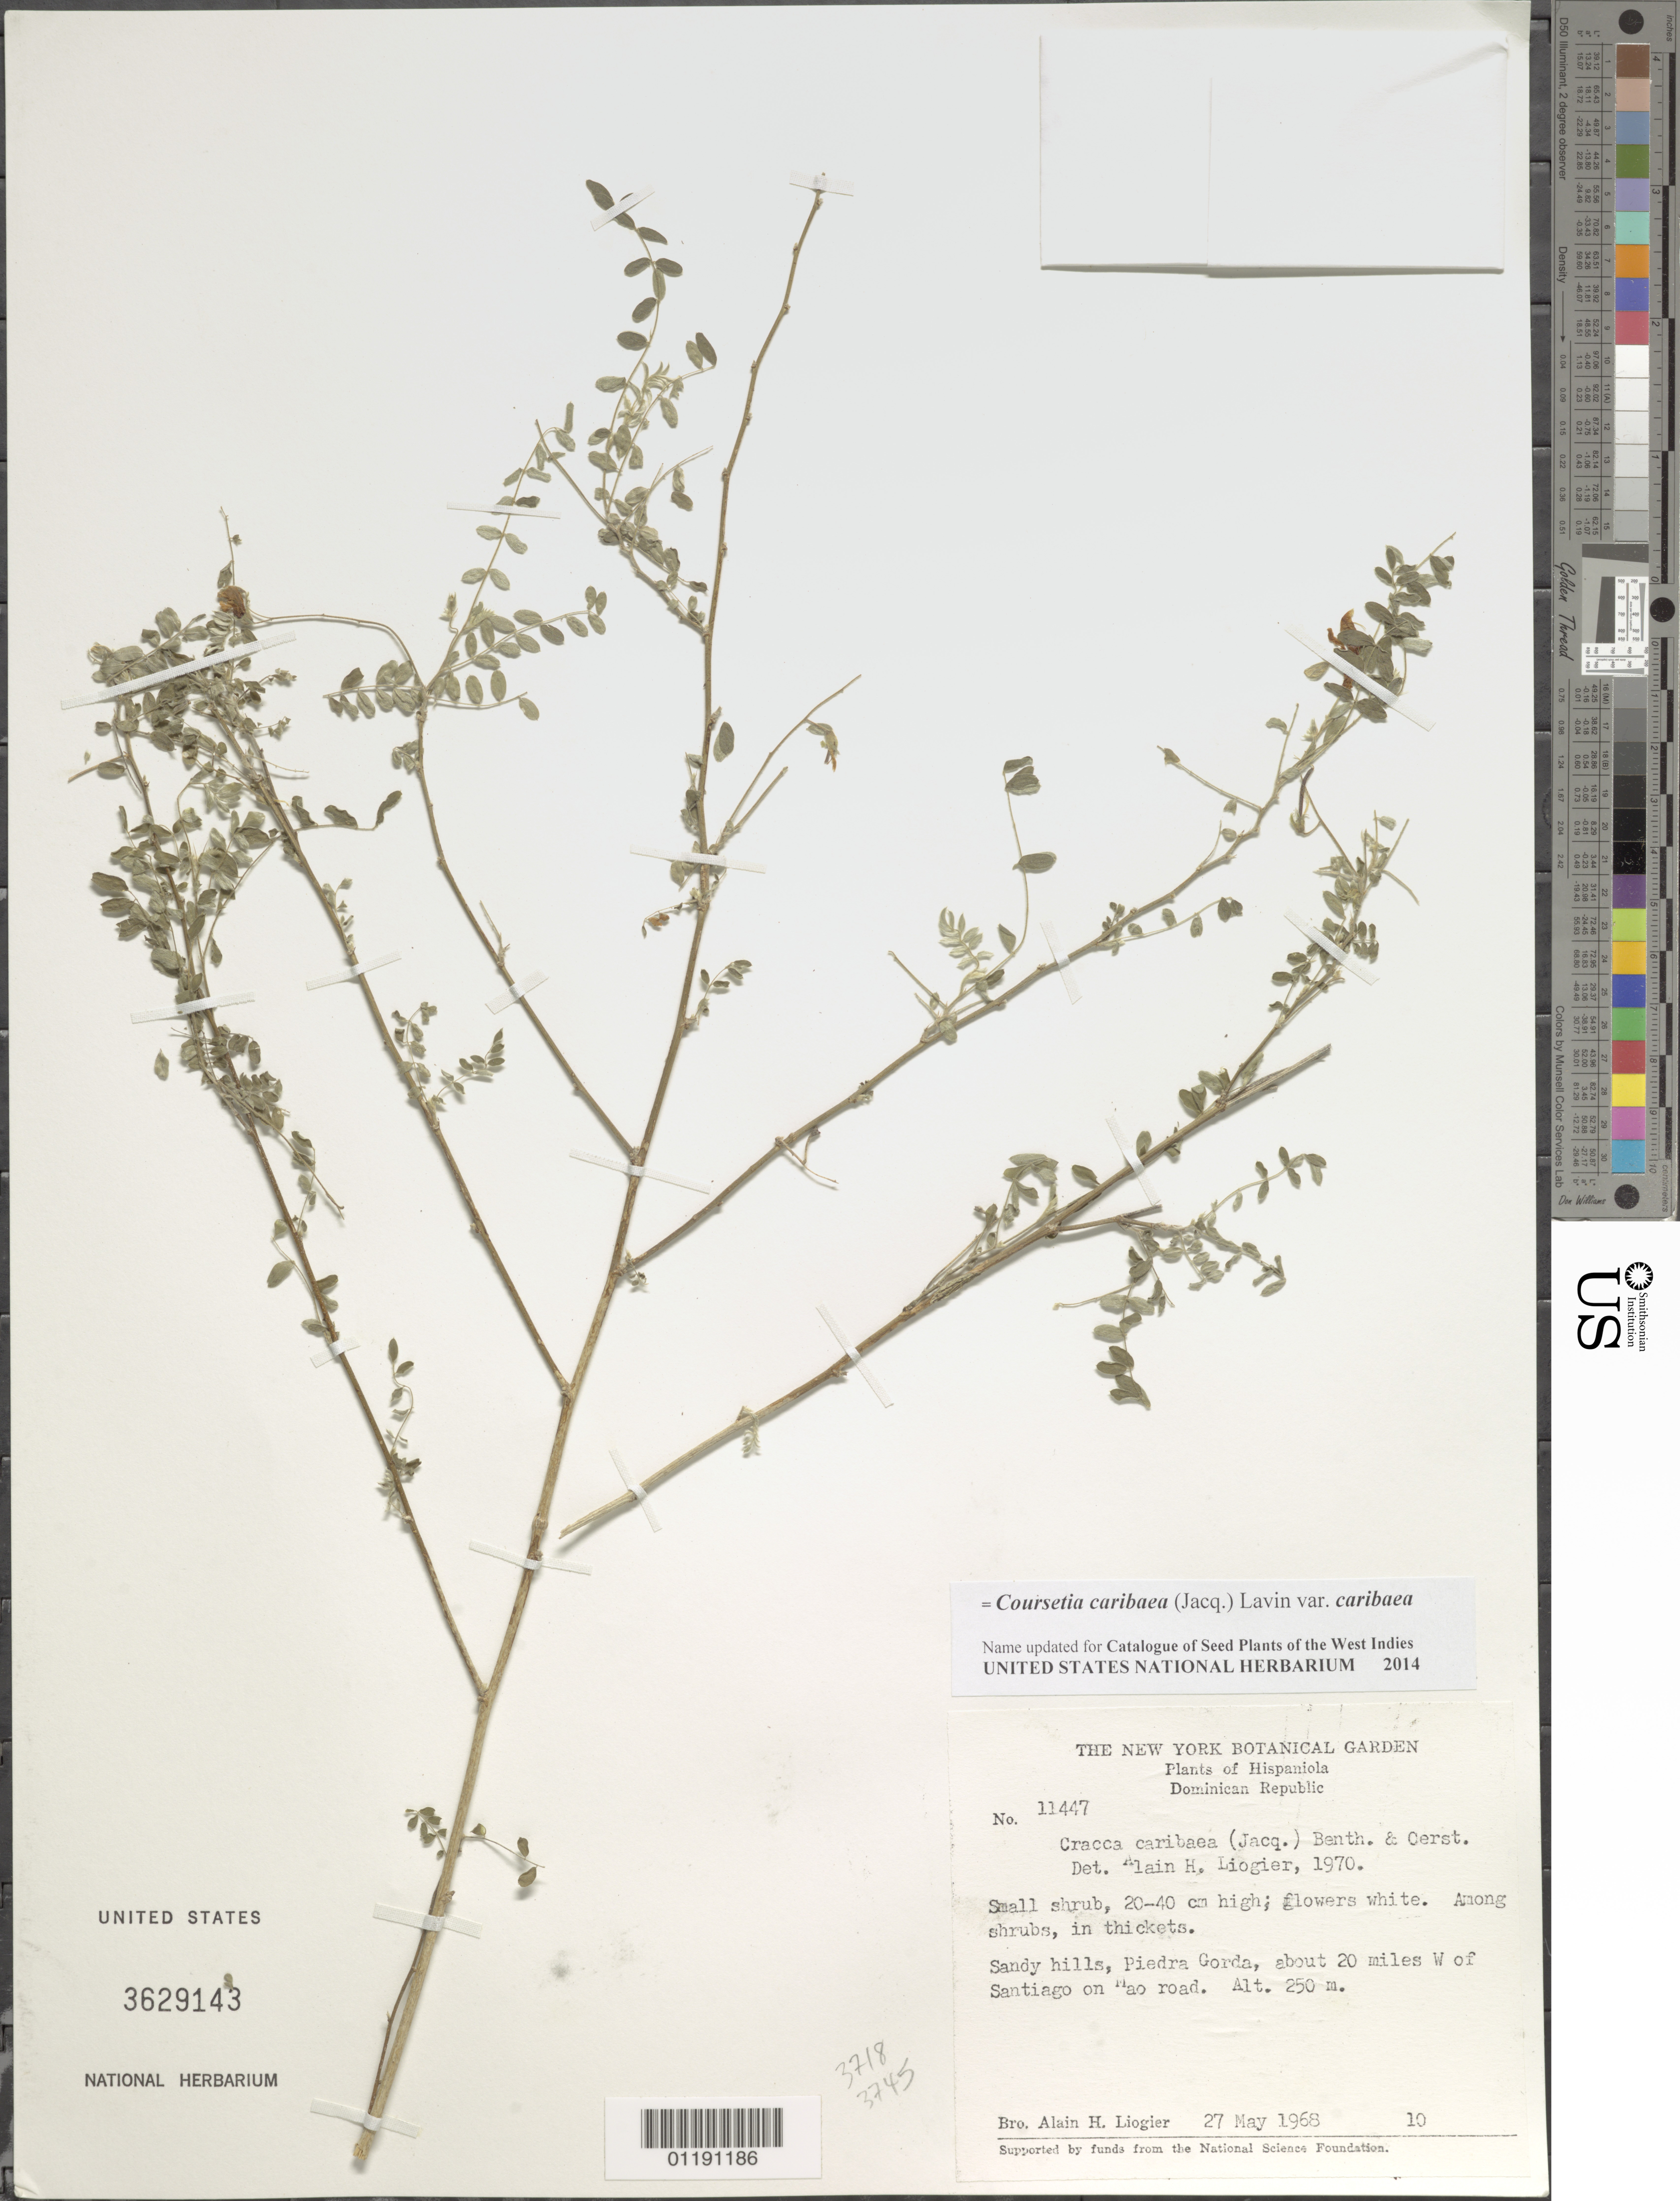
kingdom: Plantae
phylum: Tracheophyta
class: Magnoliopsida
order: Fabales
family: Fabaceae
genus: Coursetia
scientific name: Coursetia caribaea var. caribaea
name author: (Jacq.) Lavin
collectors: A. H. Liogier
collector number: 11447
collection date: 1968-05-27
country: Dominican Republic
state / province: Pedernales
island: Hispaniola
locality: Sandy hills, Piedra Gorda, about 20 miles W of Santiago on Mao road.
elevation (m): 250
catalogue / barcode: US 3629143